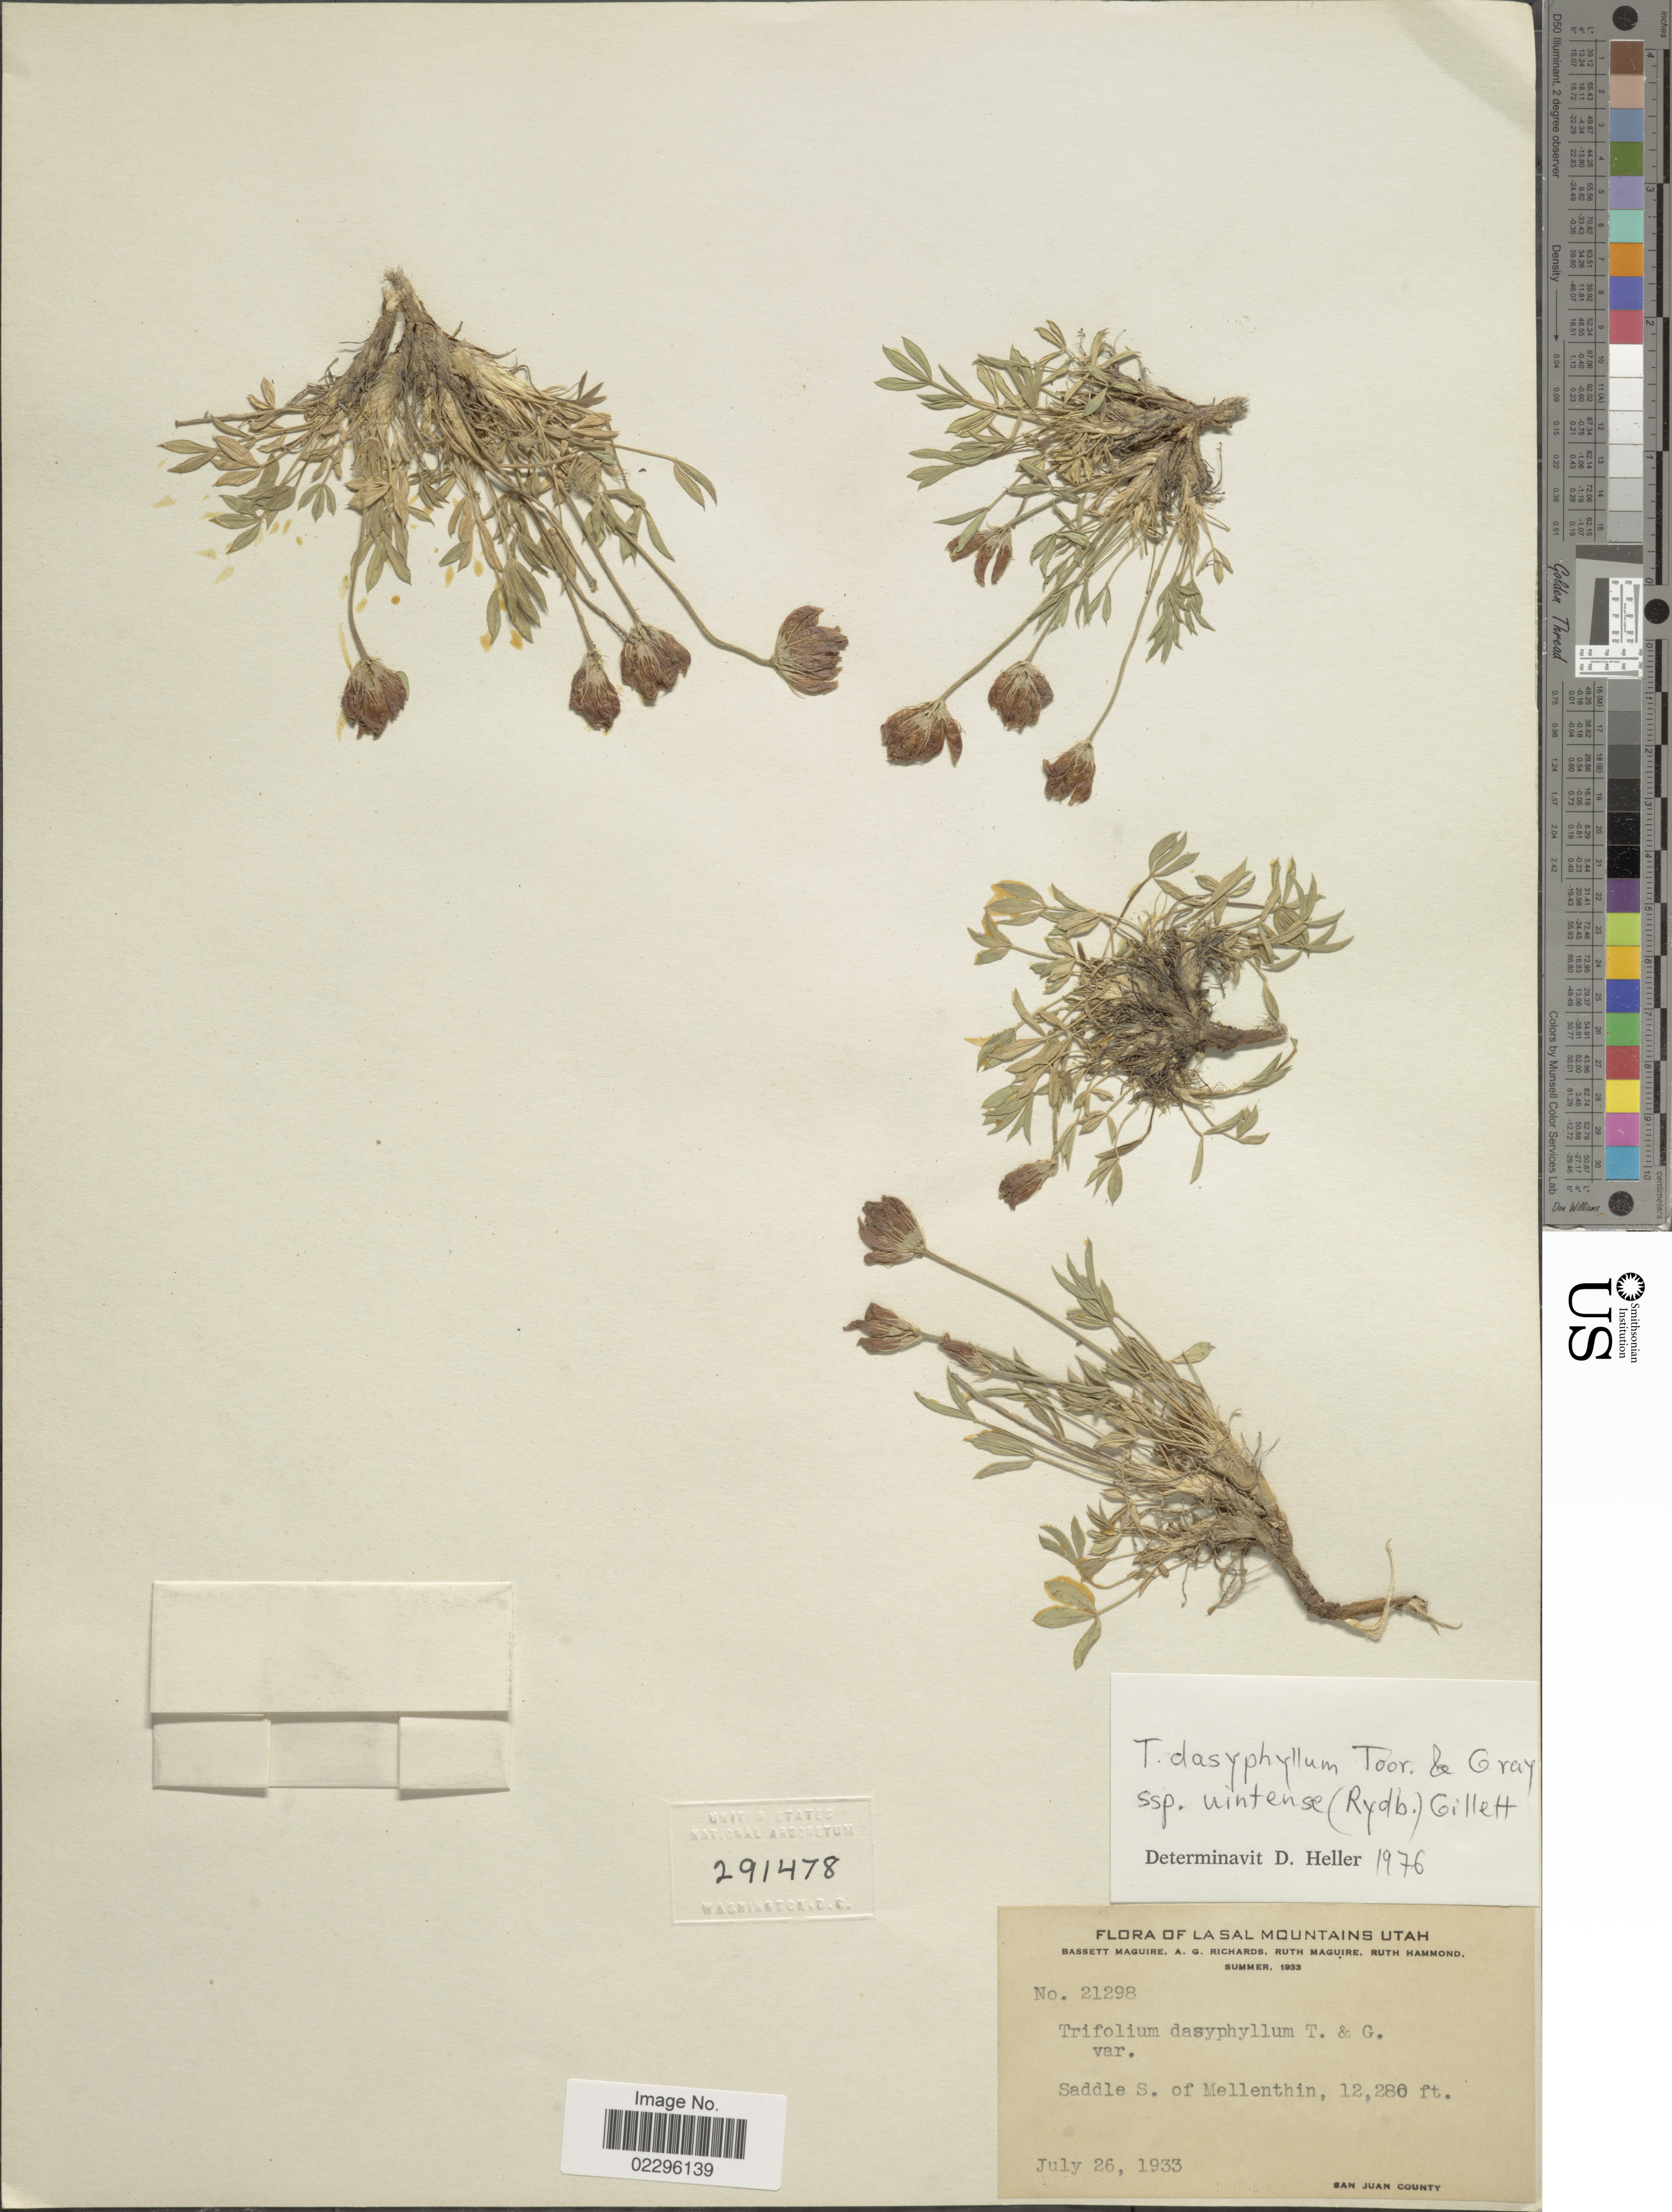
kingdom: Plantae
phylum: Tracheophyta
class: Magnoliopsida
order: Fabales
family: Fabaceae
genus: Trifolium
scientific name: Trifolium dasyphyllum subsp. uintense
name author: (Rydb.) J.M. Gillett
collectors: B. Maguire, A. Richards, R. R. Maguire & R. Hammond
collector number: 21298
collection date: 1933-07-26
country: United States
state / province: Utah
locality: La Sal Mountains, Saddle S. of Mellenthin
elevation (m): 3743